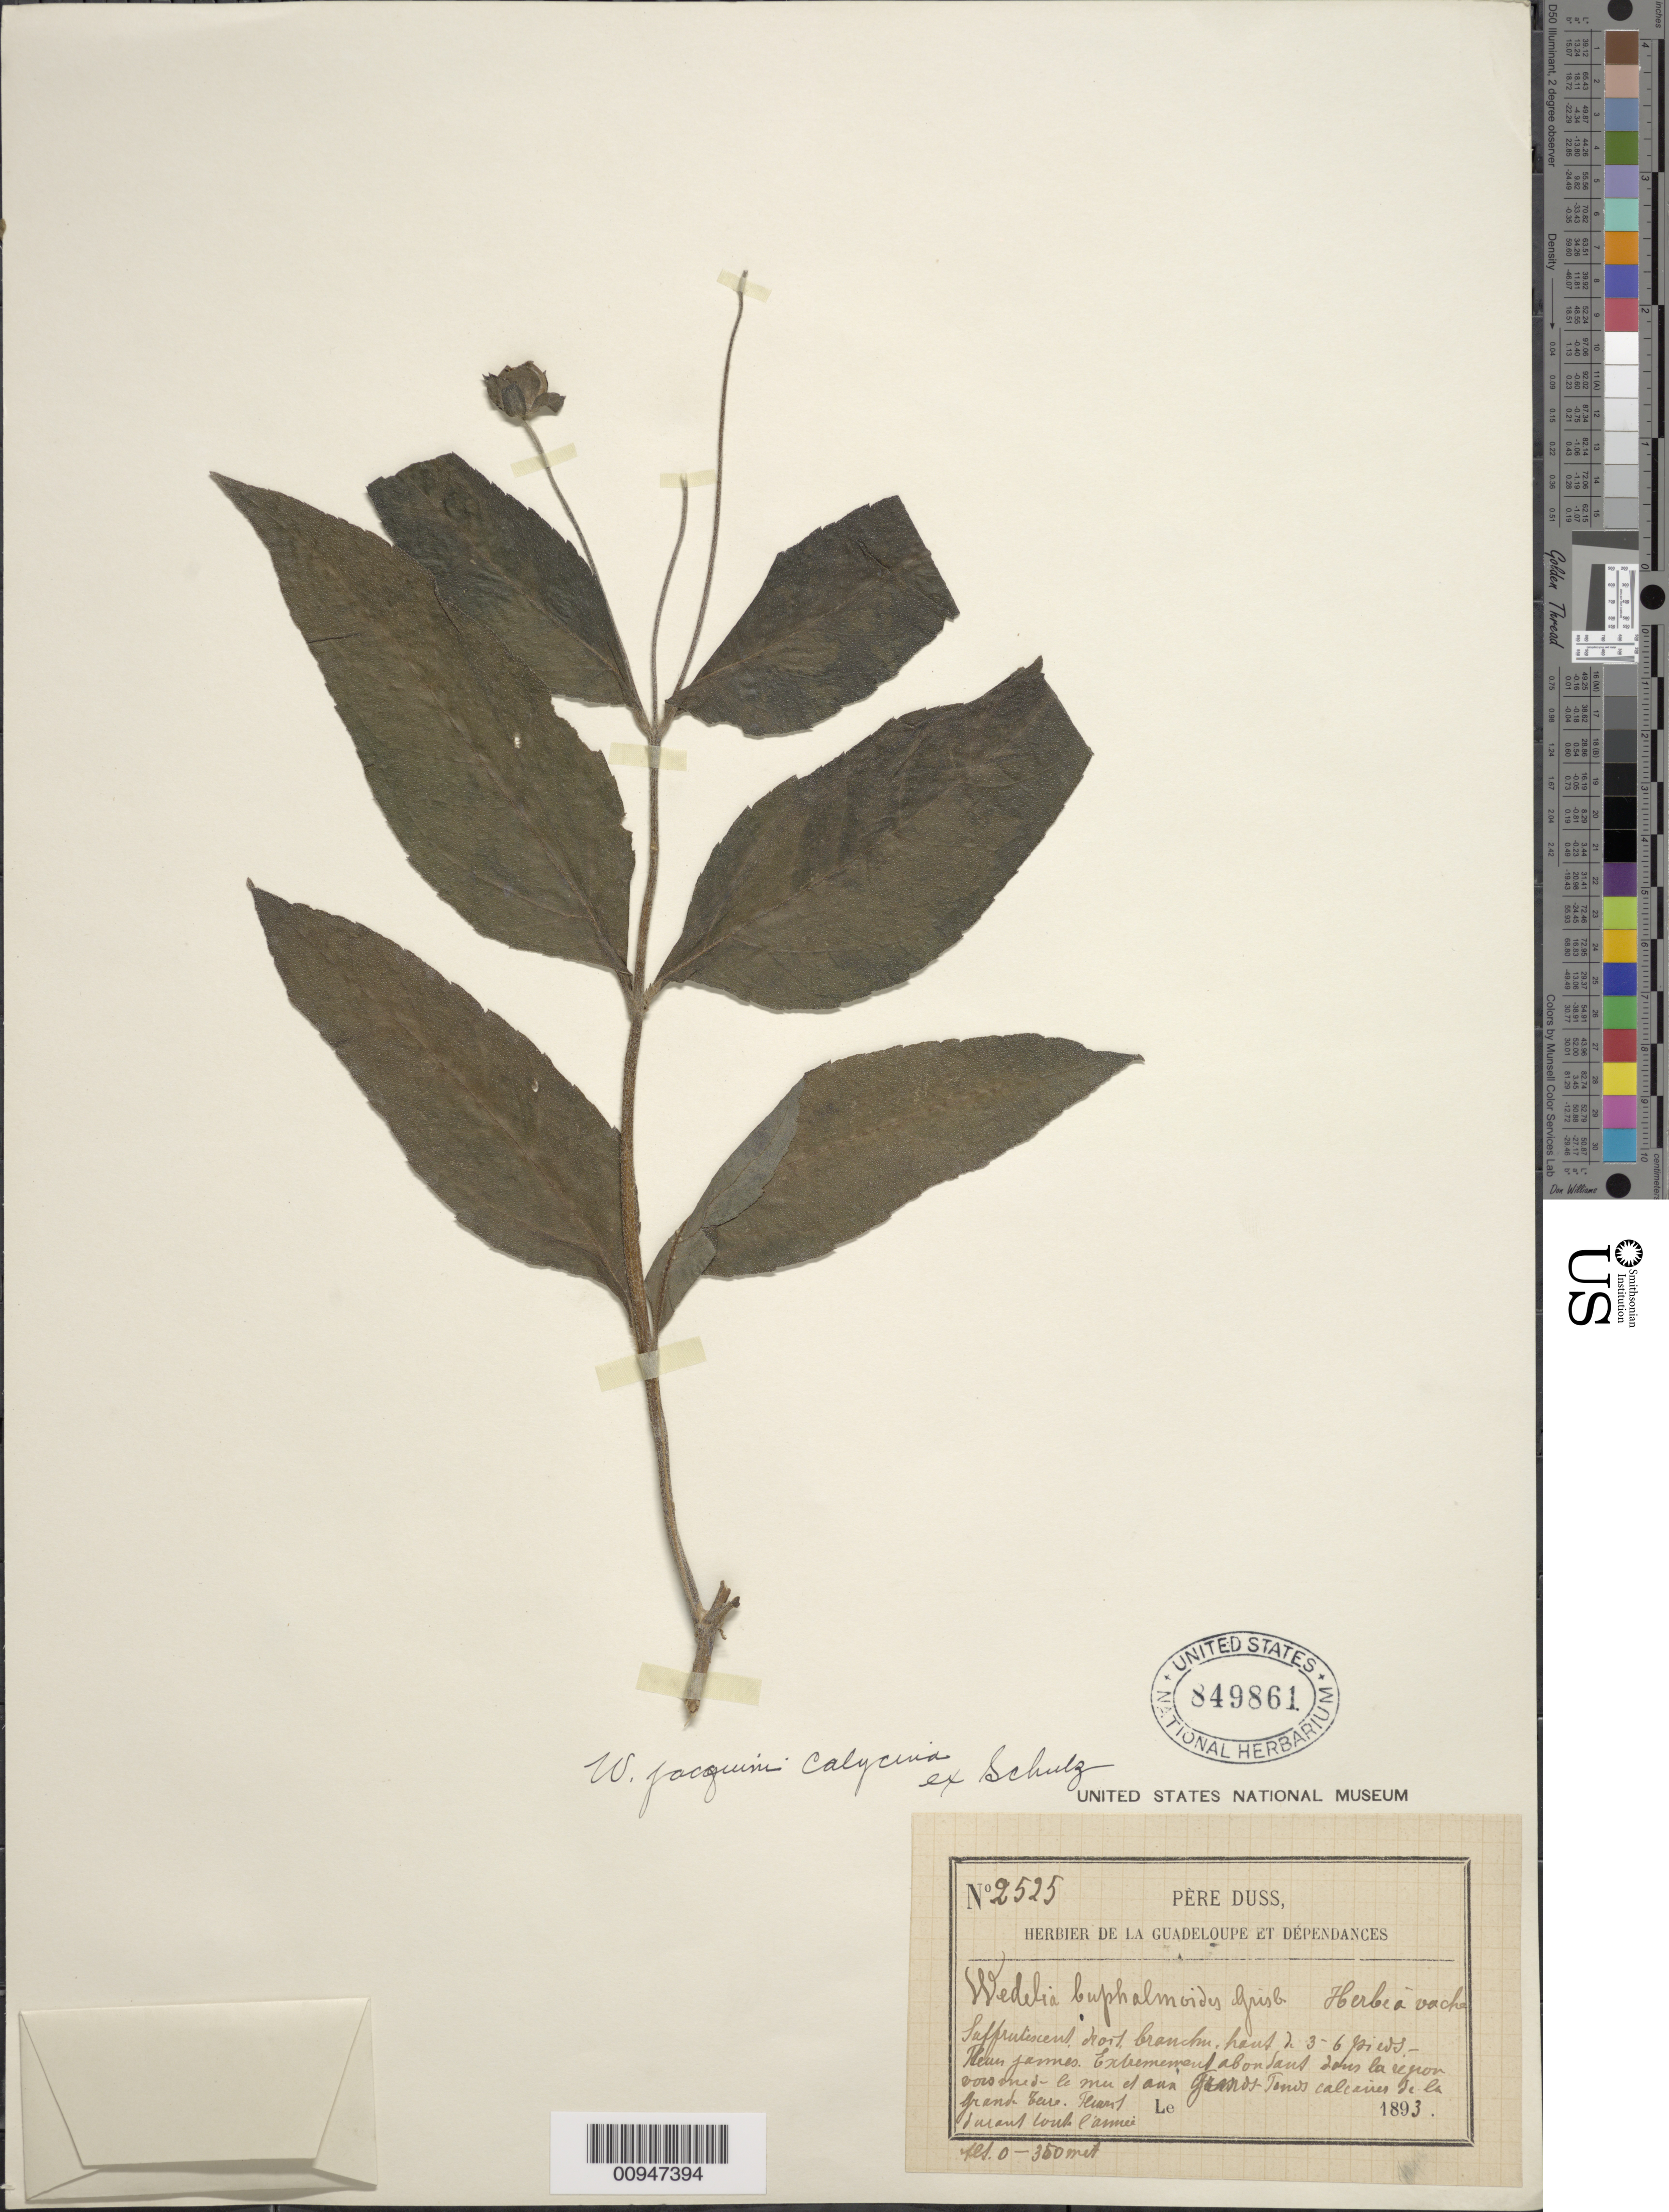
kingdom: Plantae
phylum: Tracheophyta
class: Magnoliopsida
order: Asterales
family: Asteraceae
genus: Wedelia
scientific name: Wedelia calycina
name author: Rich.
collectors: Père Duss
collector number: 2525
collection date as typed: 1893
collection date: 1893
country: Guadeloupe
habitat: Suffrutescent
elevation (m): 0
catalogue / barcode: US 849861